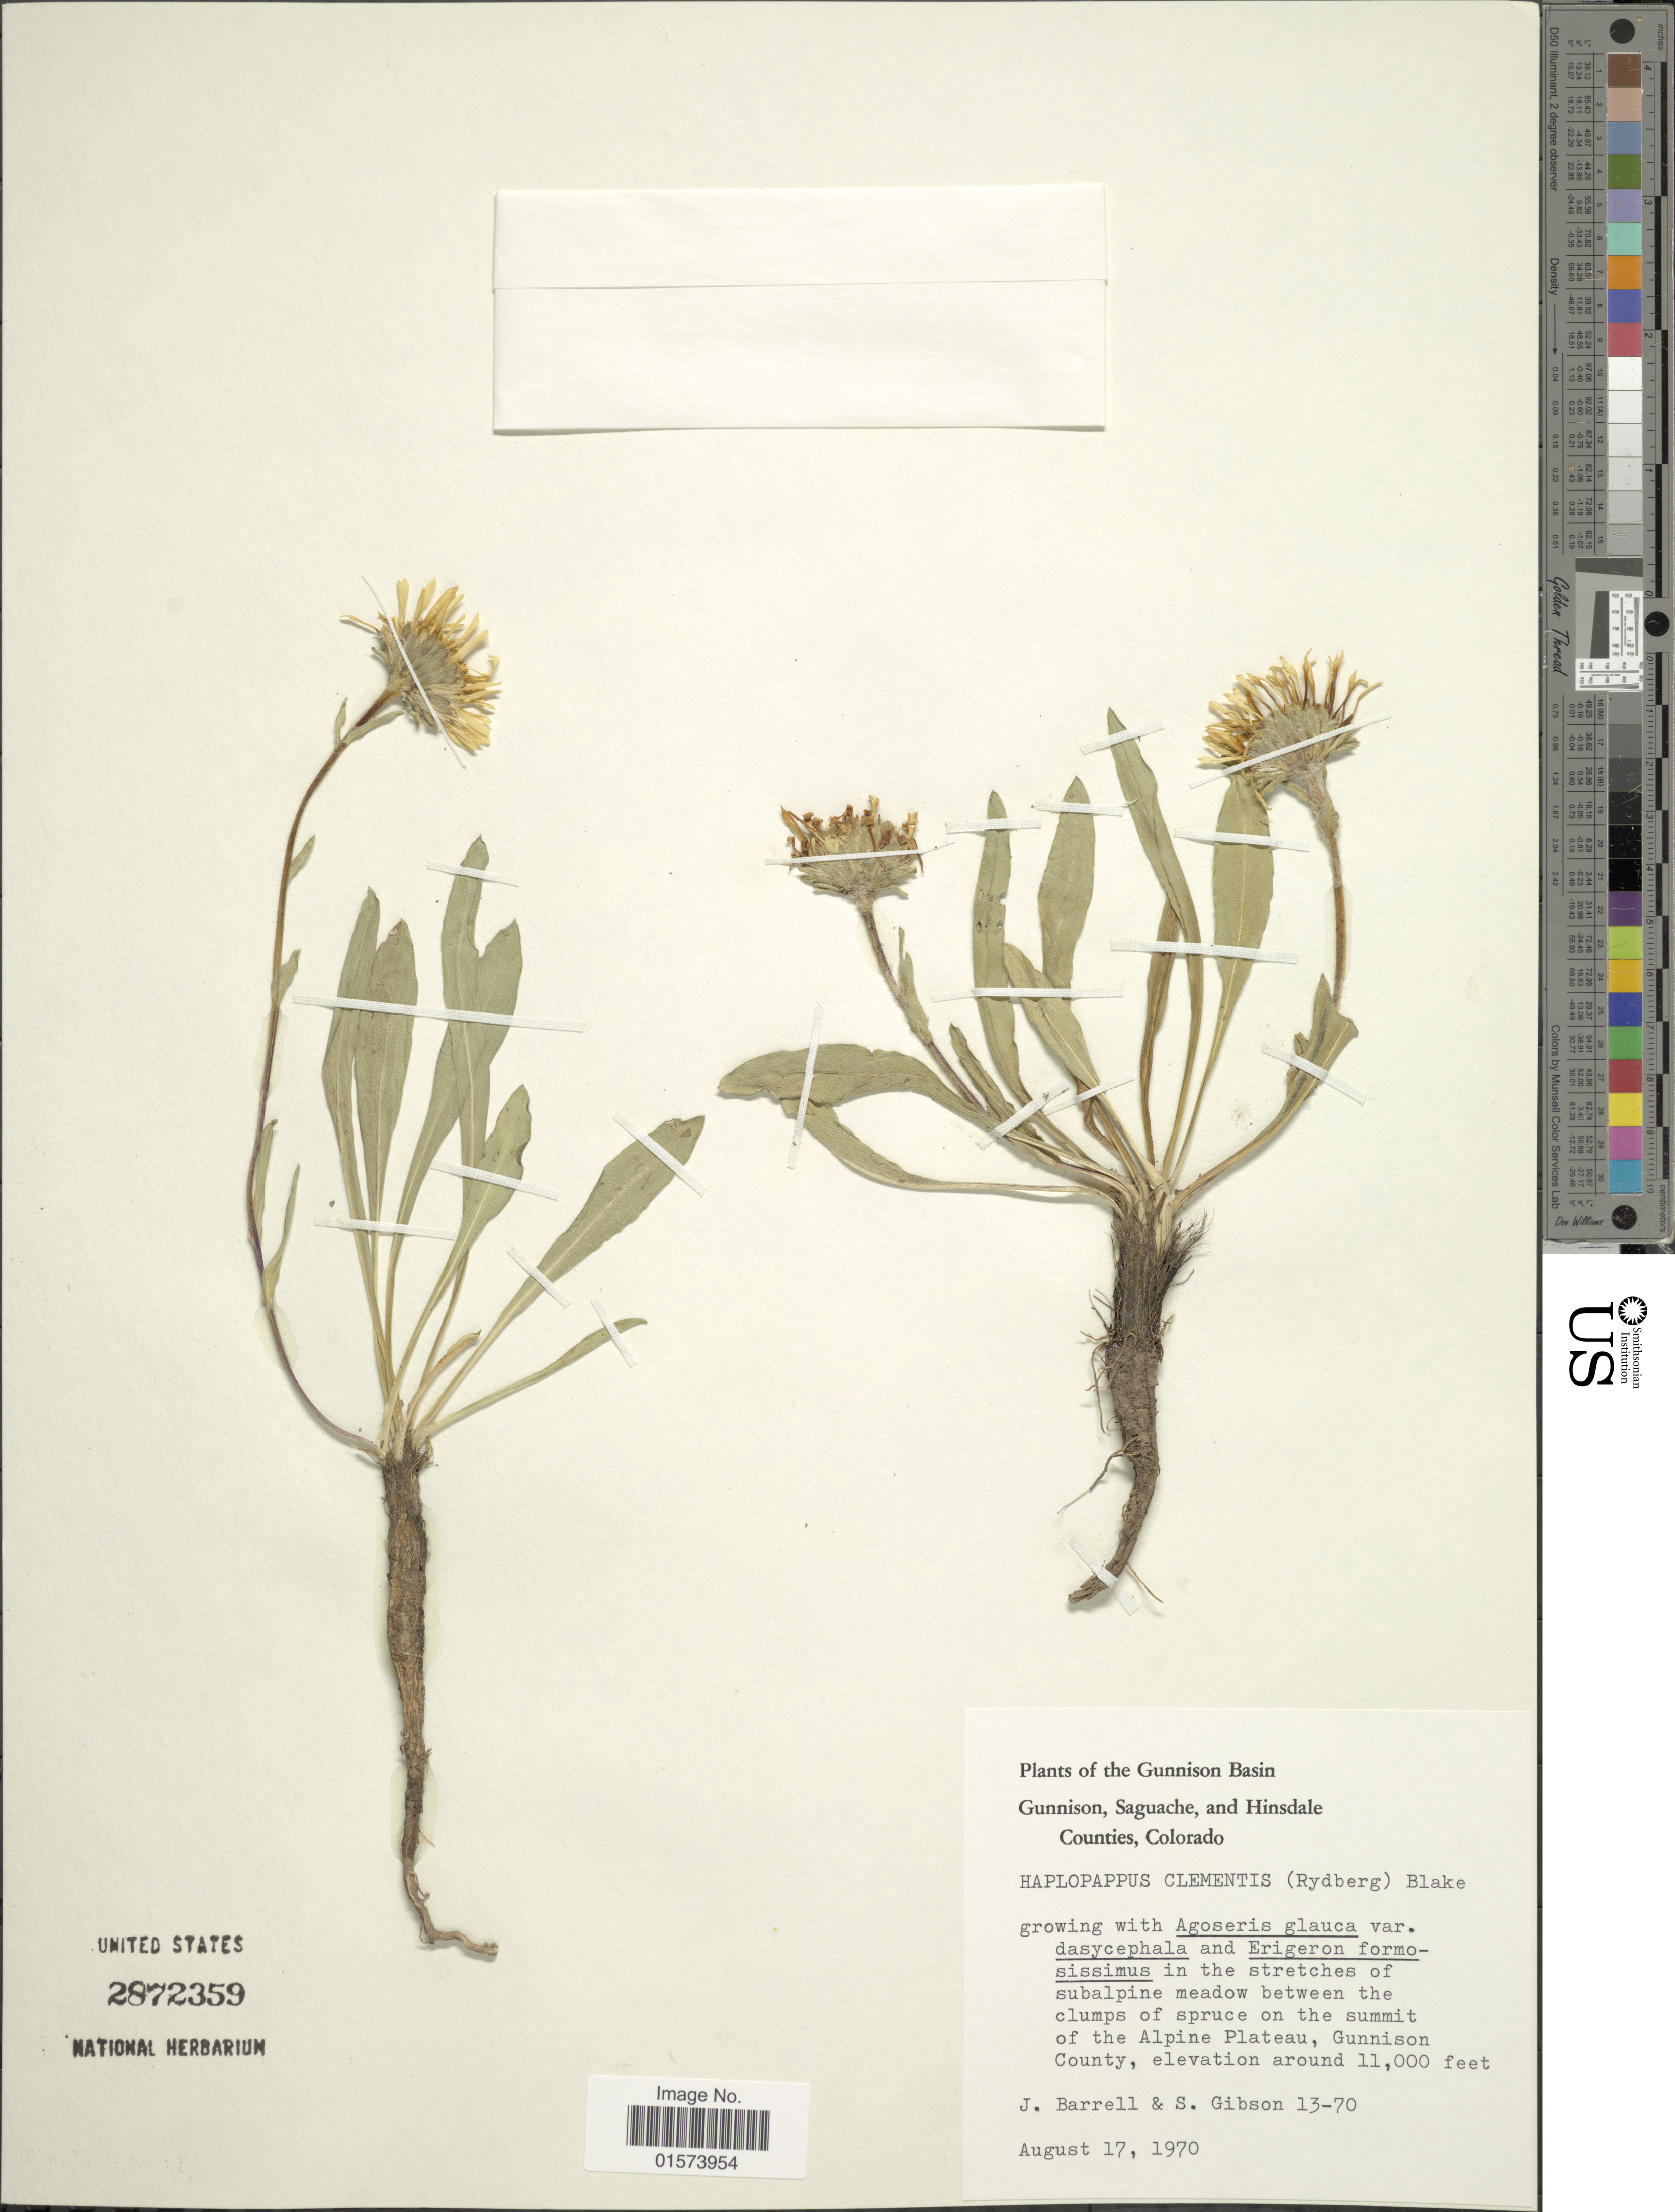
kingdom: Plantae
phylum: Tracheophyta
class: Magnoliopsida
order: Asterales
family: Asteraceae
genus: Pyrrocoma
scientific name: Pyrrocoma clementis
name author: Rydb.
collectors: J. Barrell & S. Gibson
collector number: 13-70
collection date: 1970-08-17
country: United States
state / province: Colorado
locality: Gunnison Basin, Gunnison, Saguache, and Hinsdale Counties, in the stretches of subalpine meadow between the clumps of spruce on the summit of the Alpine Plateau, Gunnison County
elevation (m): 3353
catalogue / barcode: US 2872359